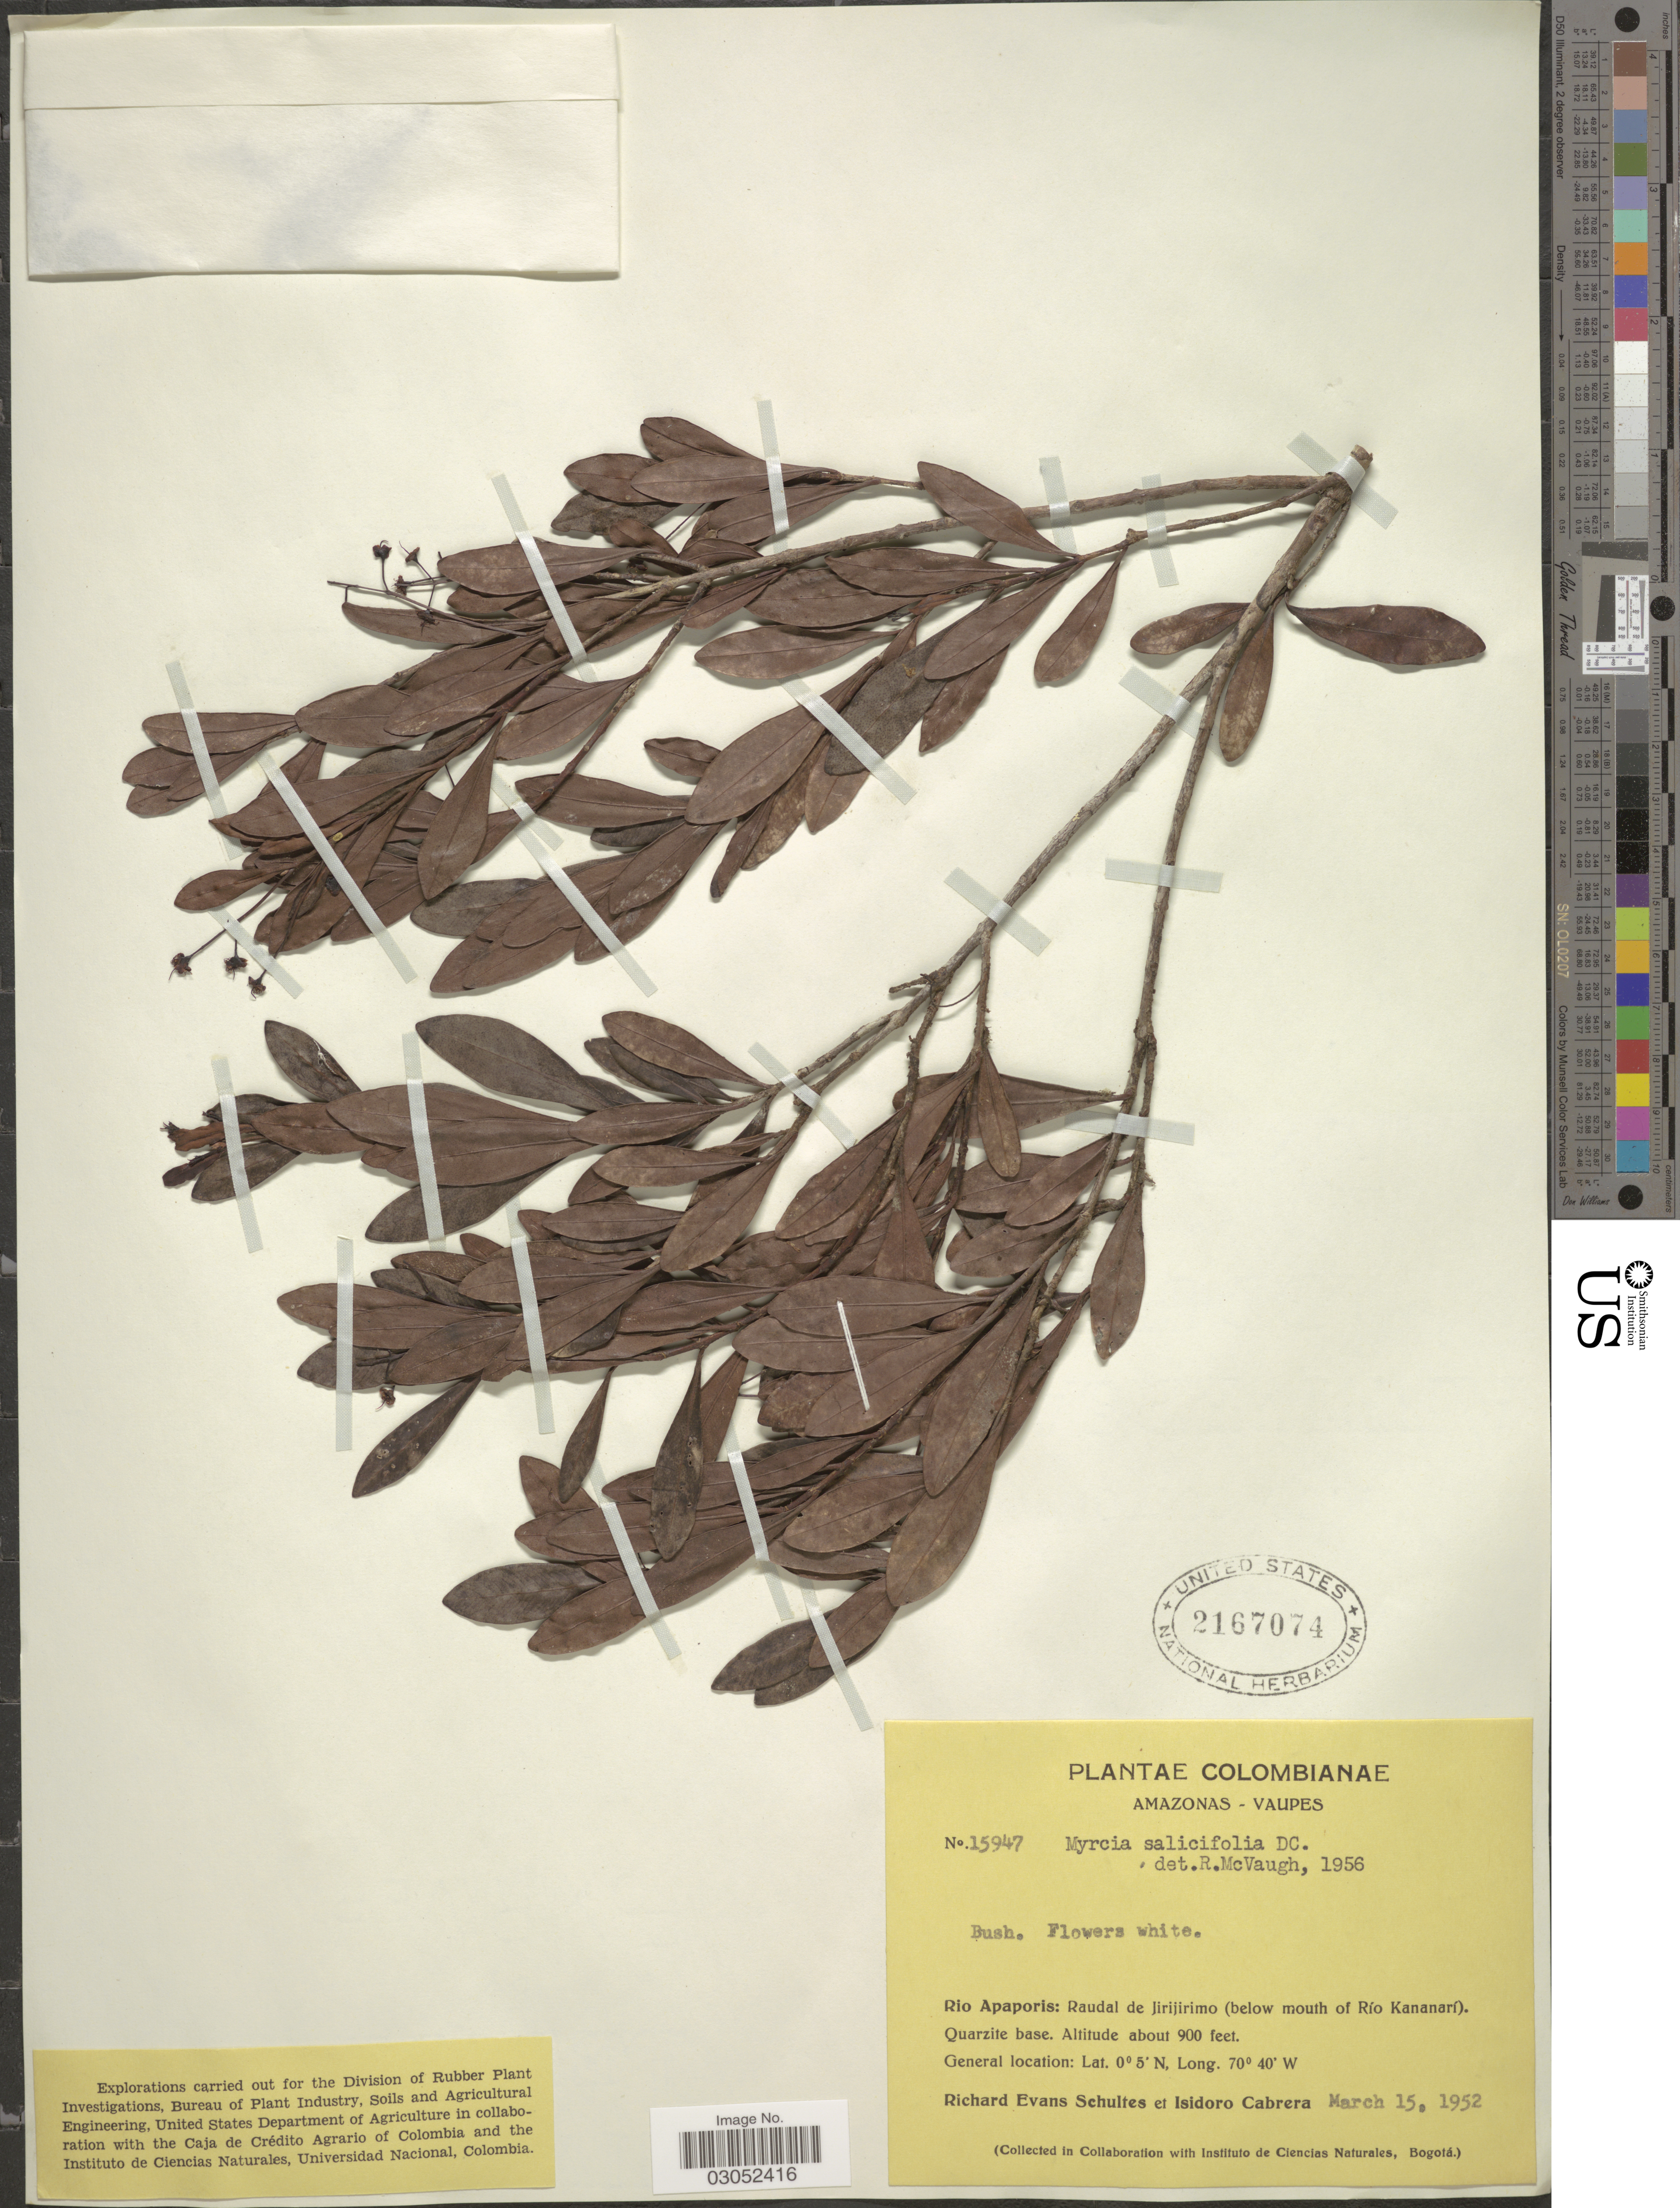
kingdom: Plantae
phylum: Tracheophyta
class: Magnoliopsida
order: Myrtales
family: Myrtaceae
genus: Myrcia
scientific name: Myrcia salicifolia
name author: DC.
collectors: R. E. Schultes & I. Cabrera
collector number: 15947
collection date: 1952-03-15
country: Colombia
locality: Amazonas-Vaupes. Río Apaporis: Raudal de Jirijirimo (below mouth of Río Kananarí).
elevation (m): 274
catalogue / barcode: US 2167074